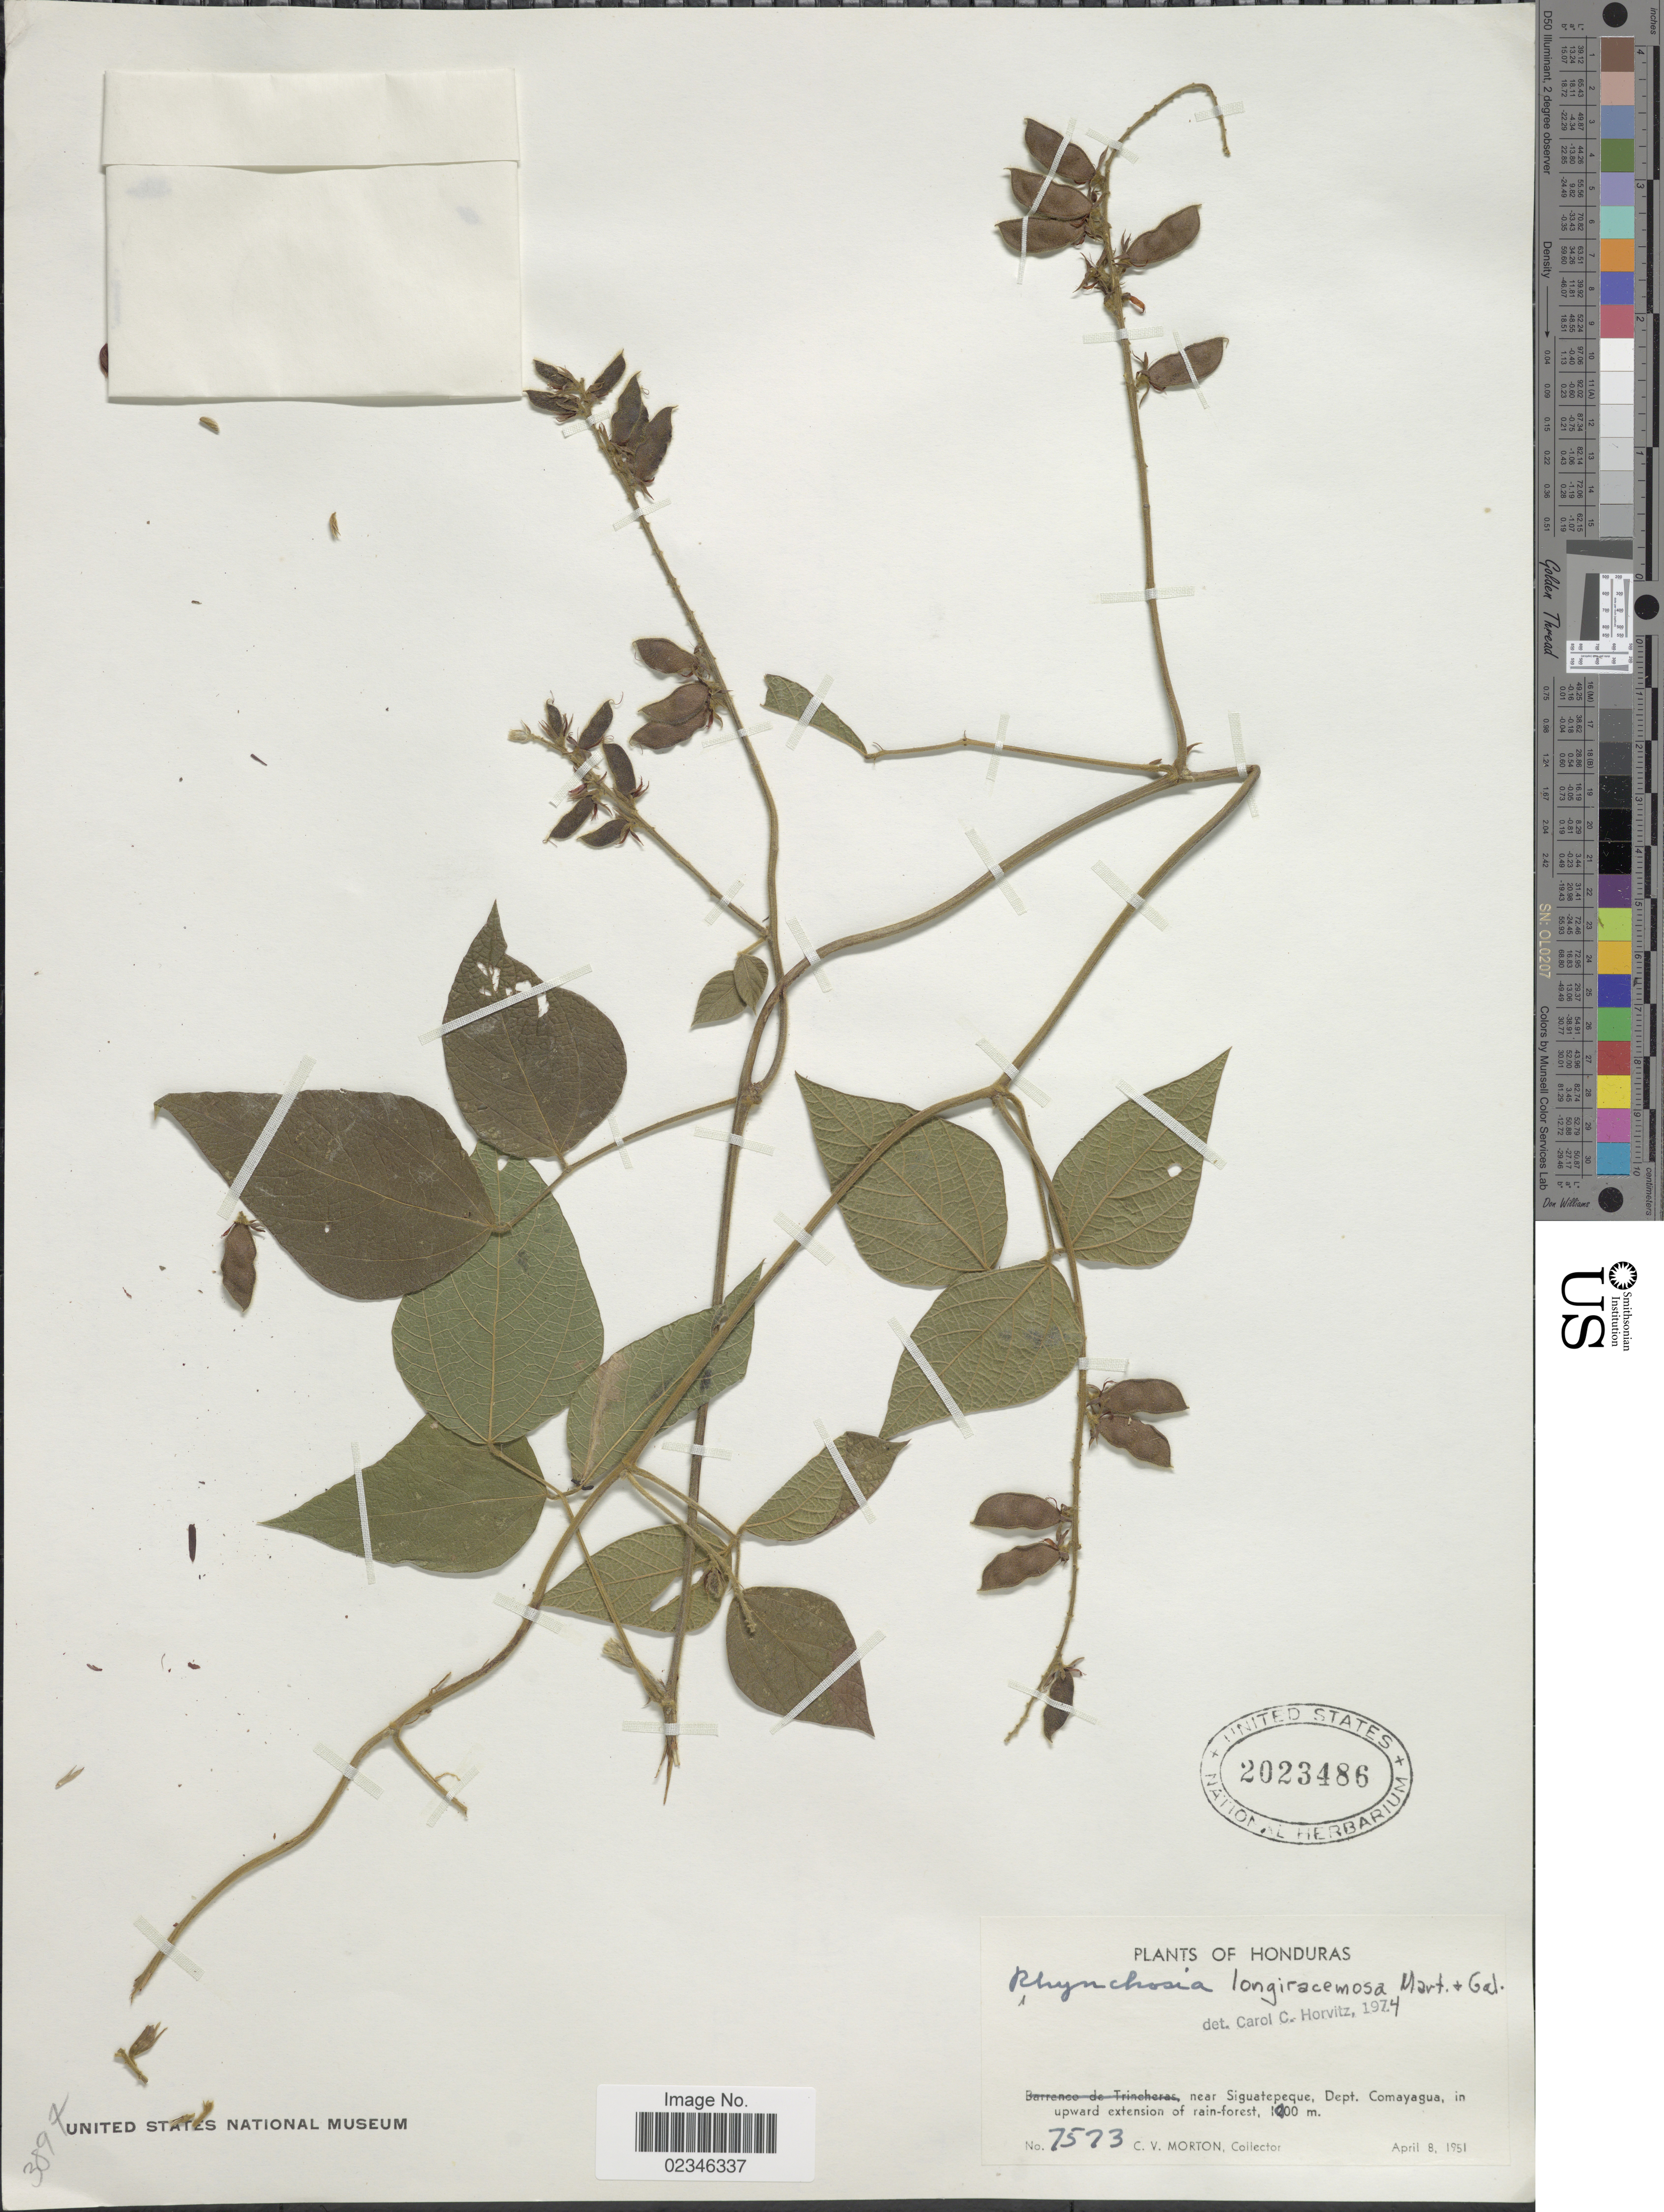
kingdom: Plantae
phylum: Tracheophyta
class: Magnoliopsida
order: Fabales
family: Fabaceae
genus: Rhynchosia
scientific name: Rhynchosia longeracemosa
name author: M. Martens & Galeotti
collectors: C. V. Morton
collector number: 7573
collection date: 1951-04-08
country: Honduras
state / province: Comayagua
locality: Near Siguatepeque, Dept. Comayagua, in upward extension of rain-forest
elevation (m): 1000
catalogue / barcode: US 2023486